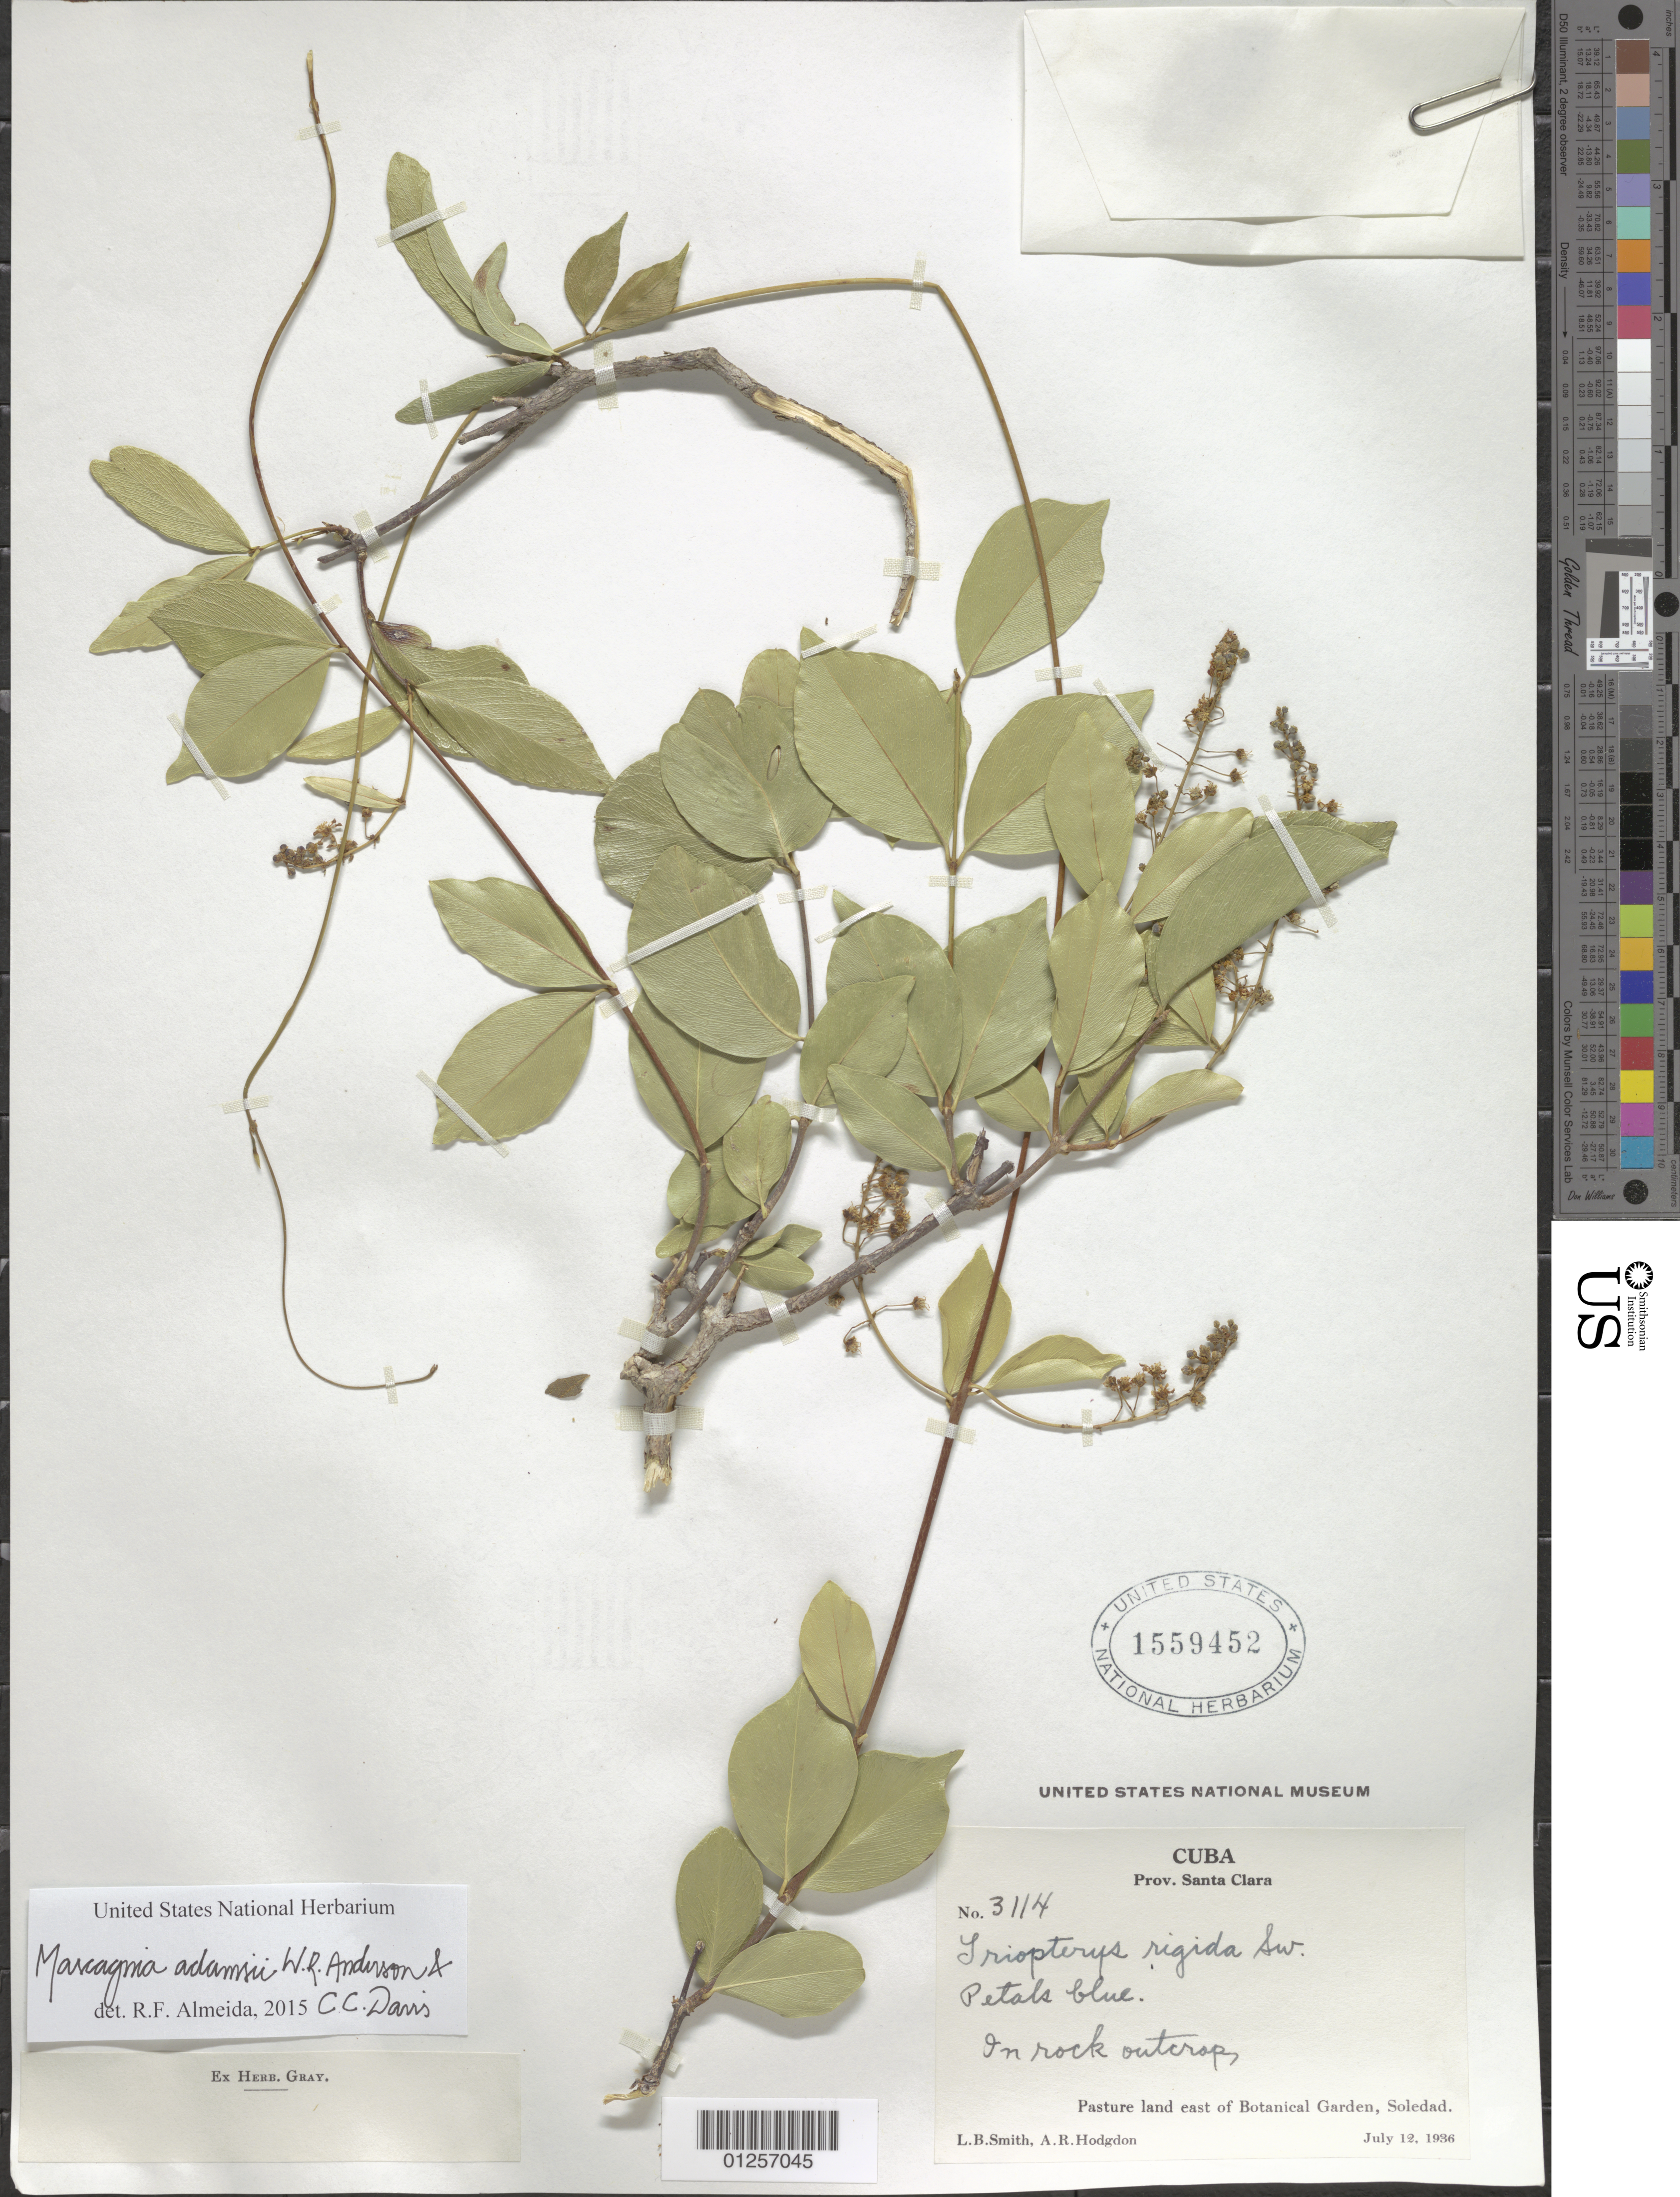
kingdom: Plantae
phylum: Tracheophyta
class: Magnoliopsida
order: Malpighiales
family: Malpighiaceae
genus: Mascagnia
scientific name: Mascagnia adamsii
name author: W.R. Anderson & C. Davis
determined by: De Almeida, R. F., (HUEFS), Universidade Estadual de Feira de Santana (BRAZIL)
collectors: L. Smith & A. R. Hodgdon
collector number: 3114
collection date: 1936-07-12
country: Cuba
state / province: Las Villas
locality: Santa Clara Province [Las Villas], Soledad, east of Botanical Garden.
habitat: In rock outcrop. Pasture land.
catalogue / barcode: US 1559452